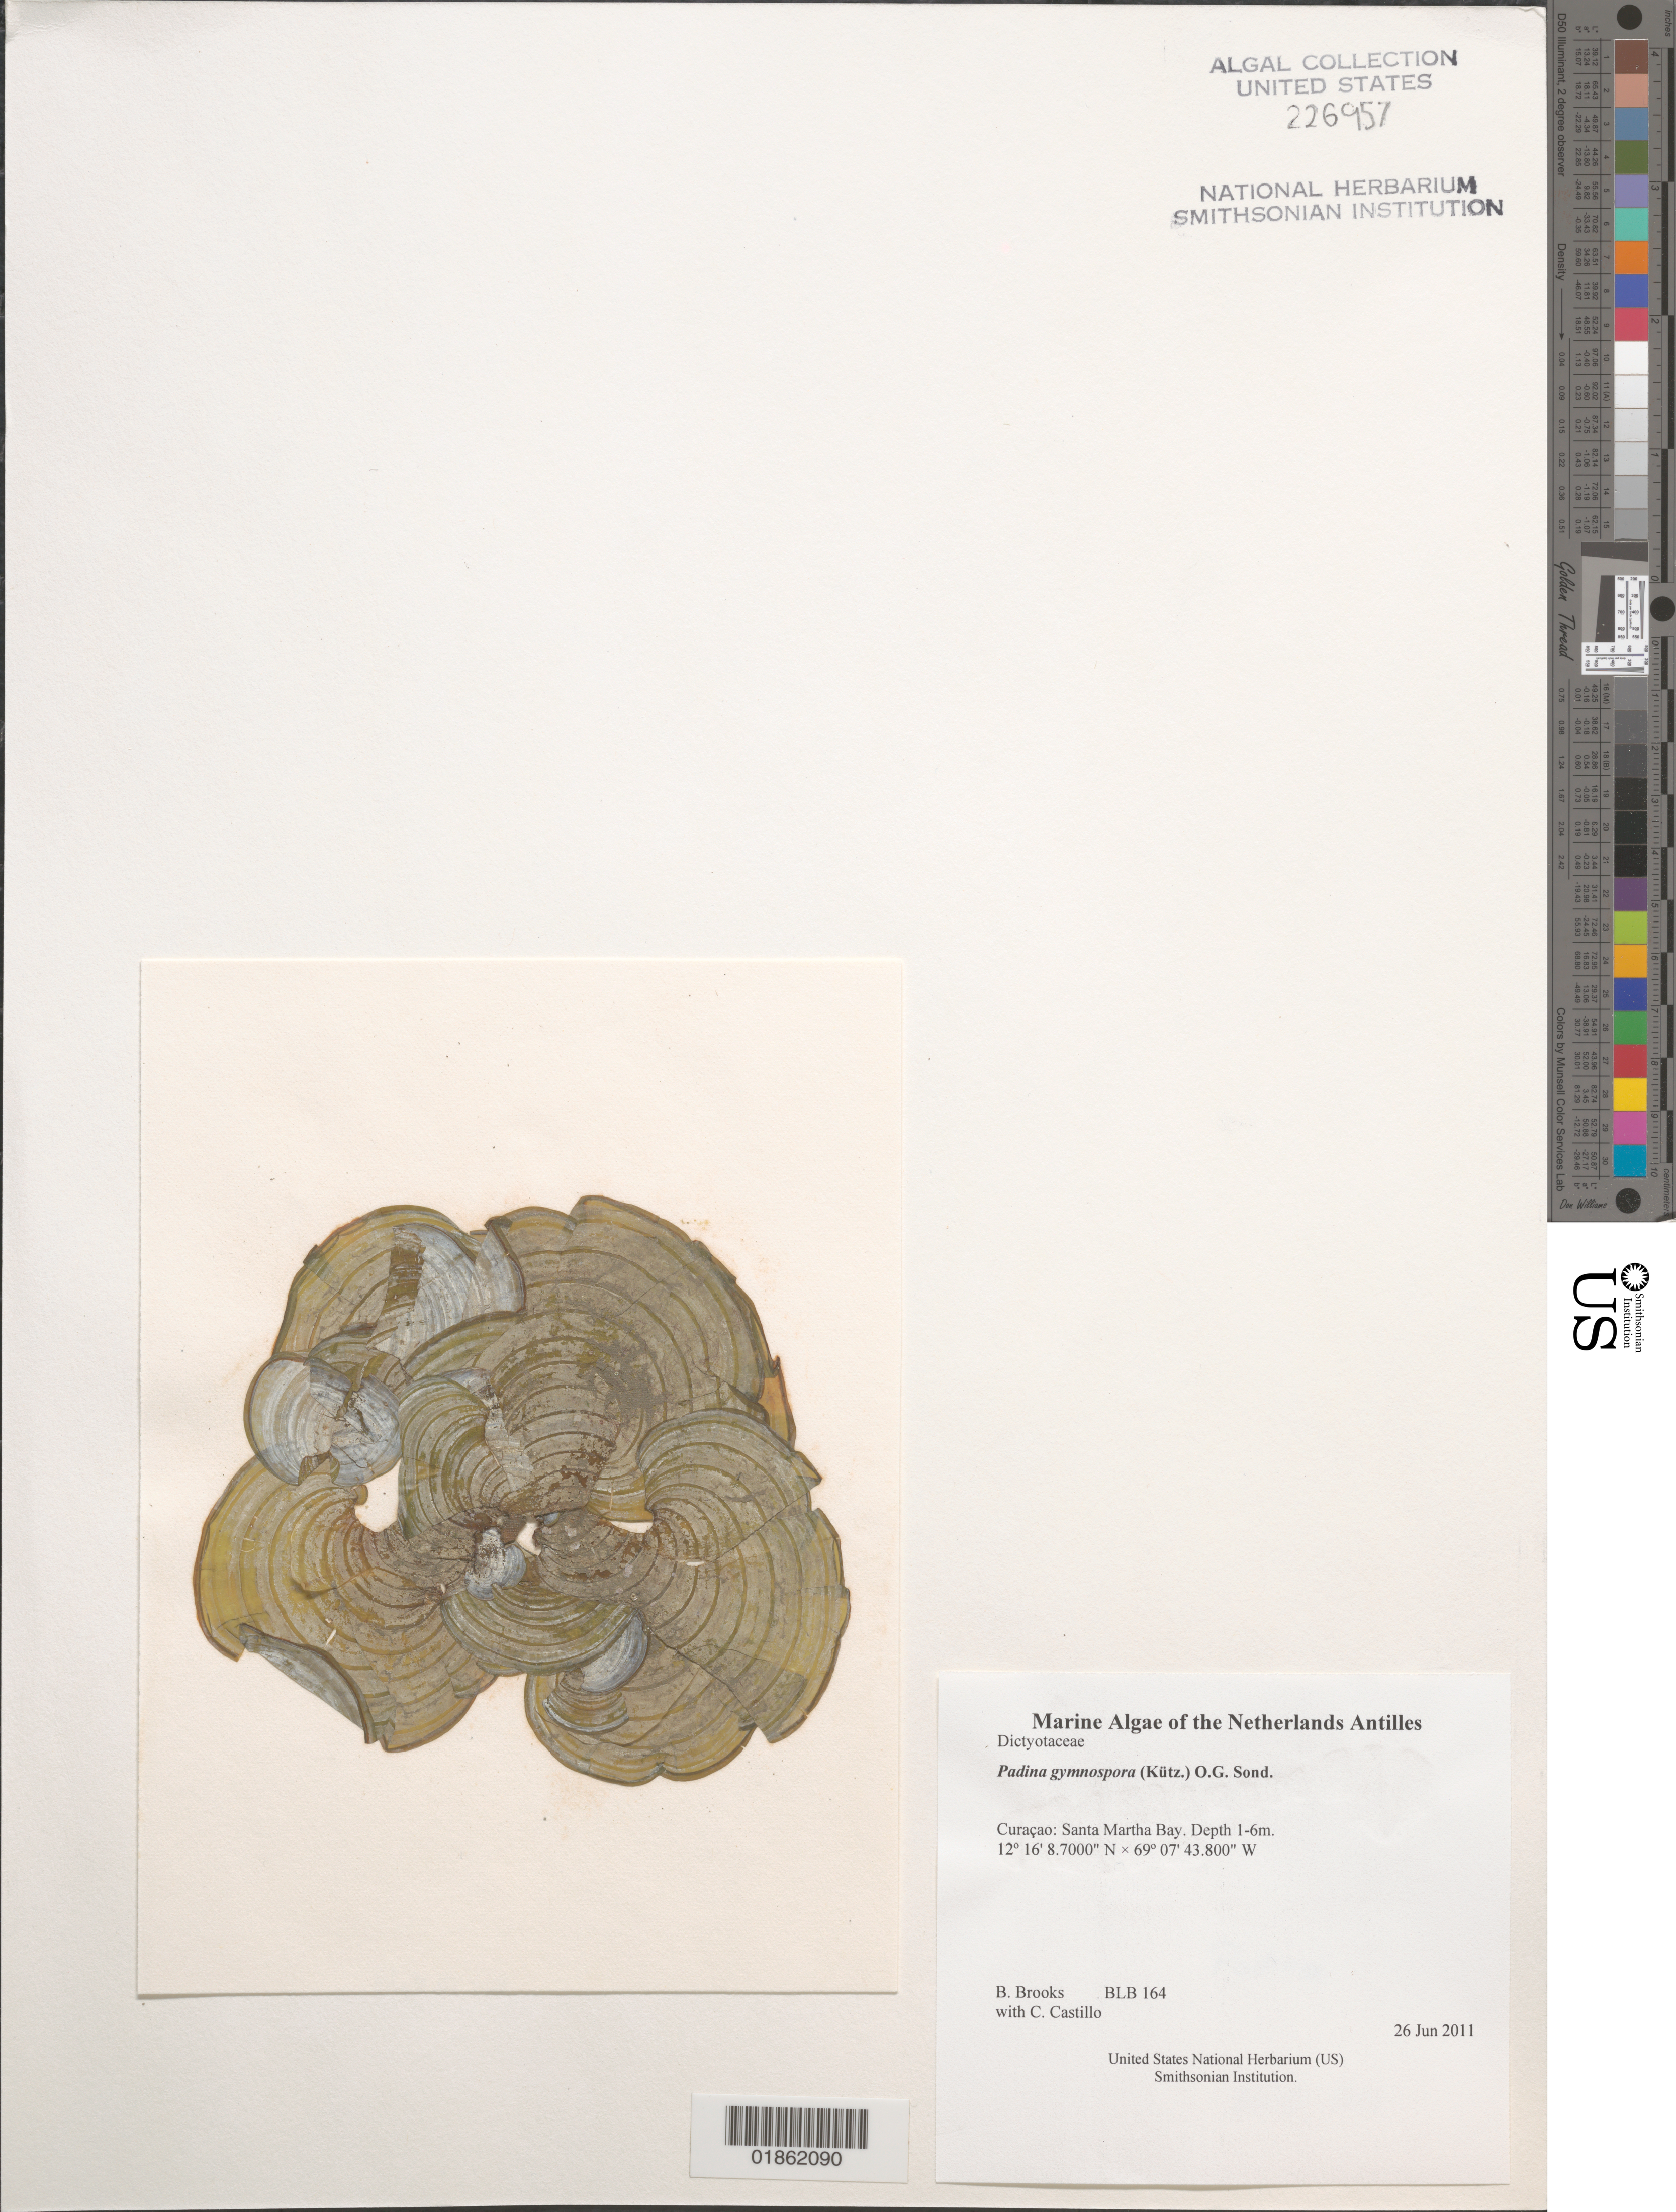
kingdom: Chromista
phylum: Ochrophyta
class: Phaeophyceae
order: Dictyotales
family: Dictyotaceae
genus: Padina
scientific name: Padina gymnospora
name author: (Kütz.) O.G. Sond.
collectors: B. Brooks & C. Castillo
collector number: BLB 164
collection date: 2011-06-26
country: Curaçao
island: Curaçao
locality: Santa Martha Bay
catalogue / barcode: US 226957